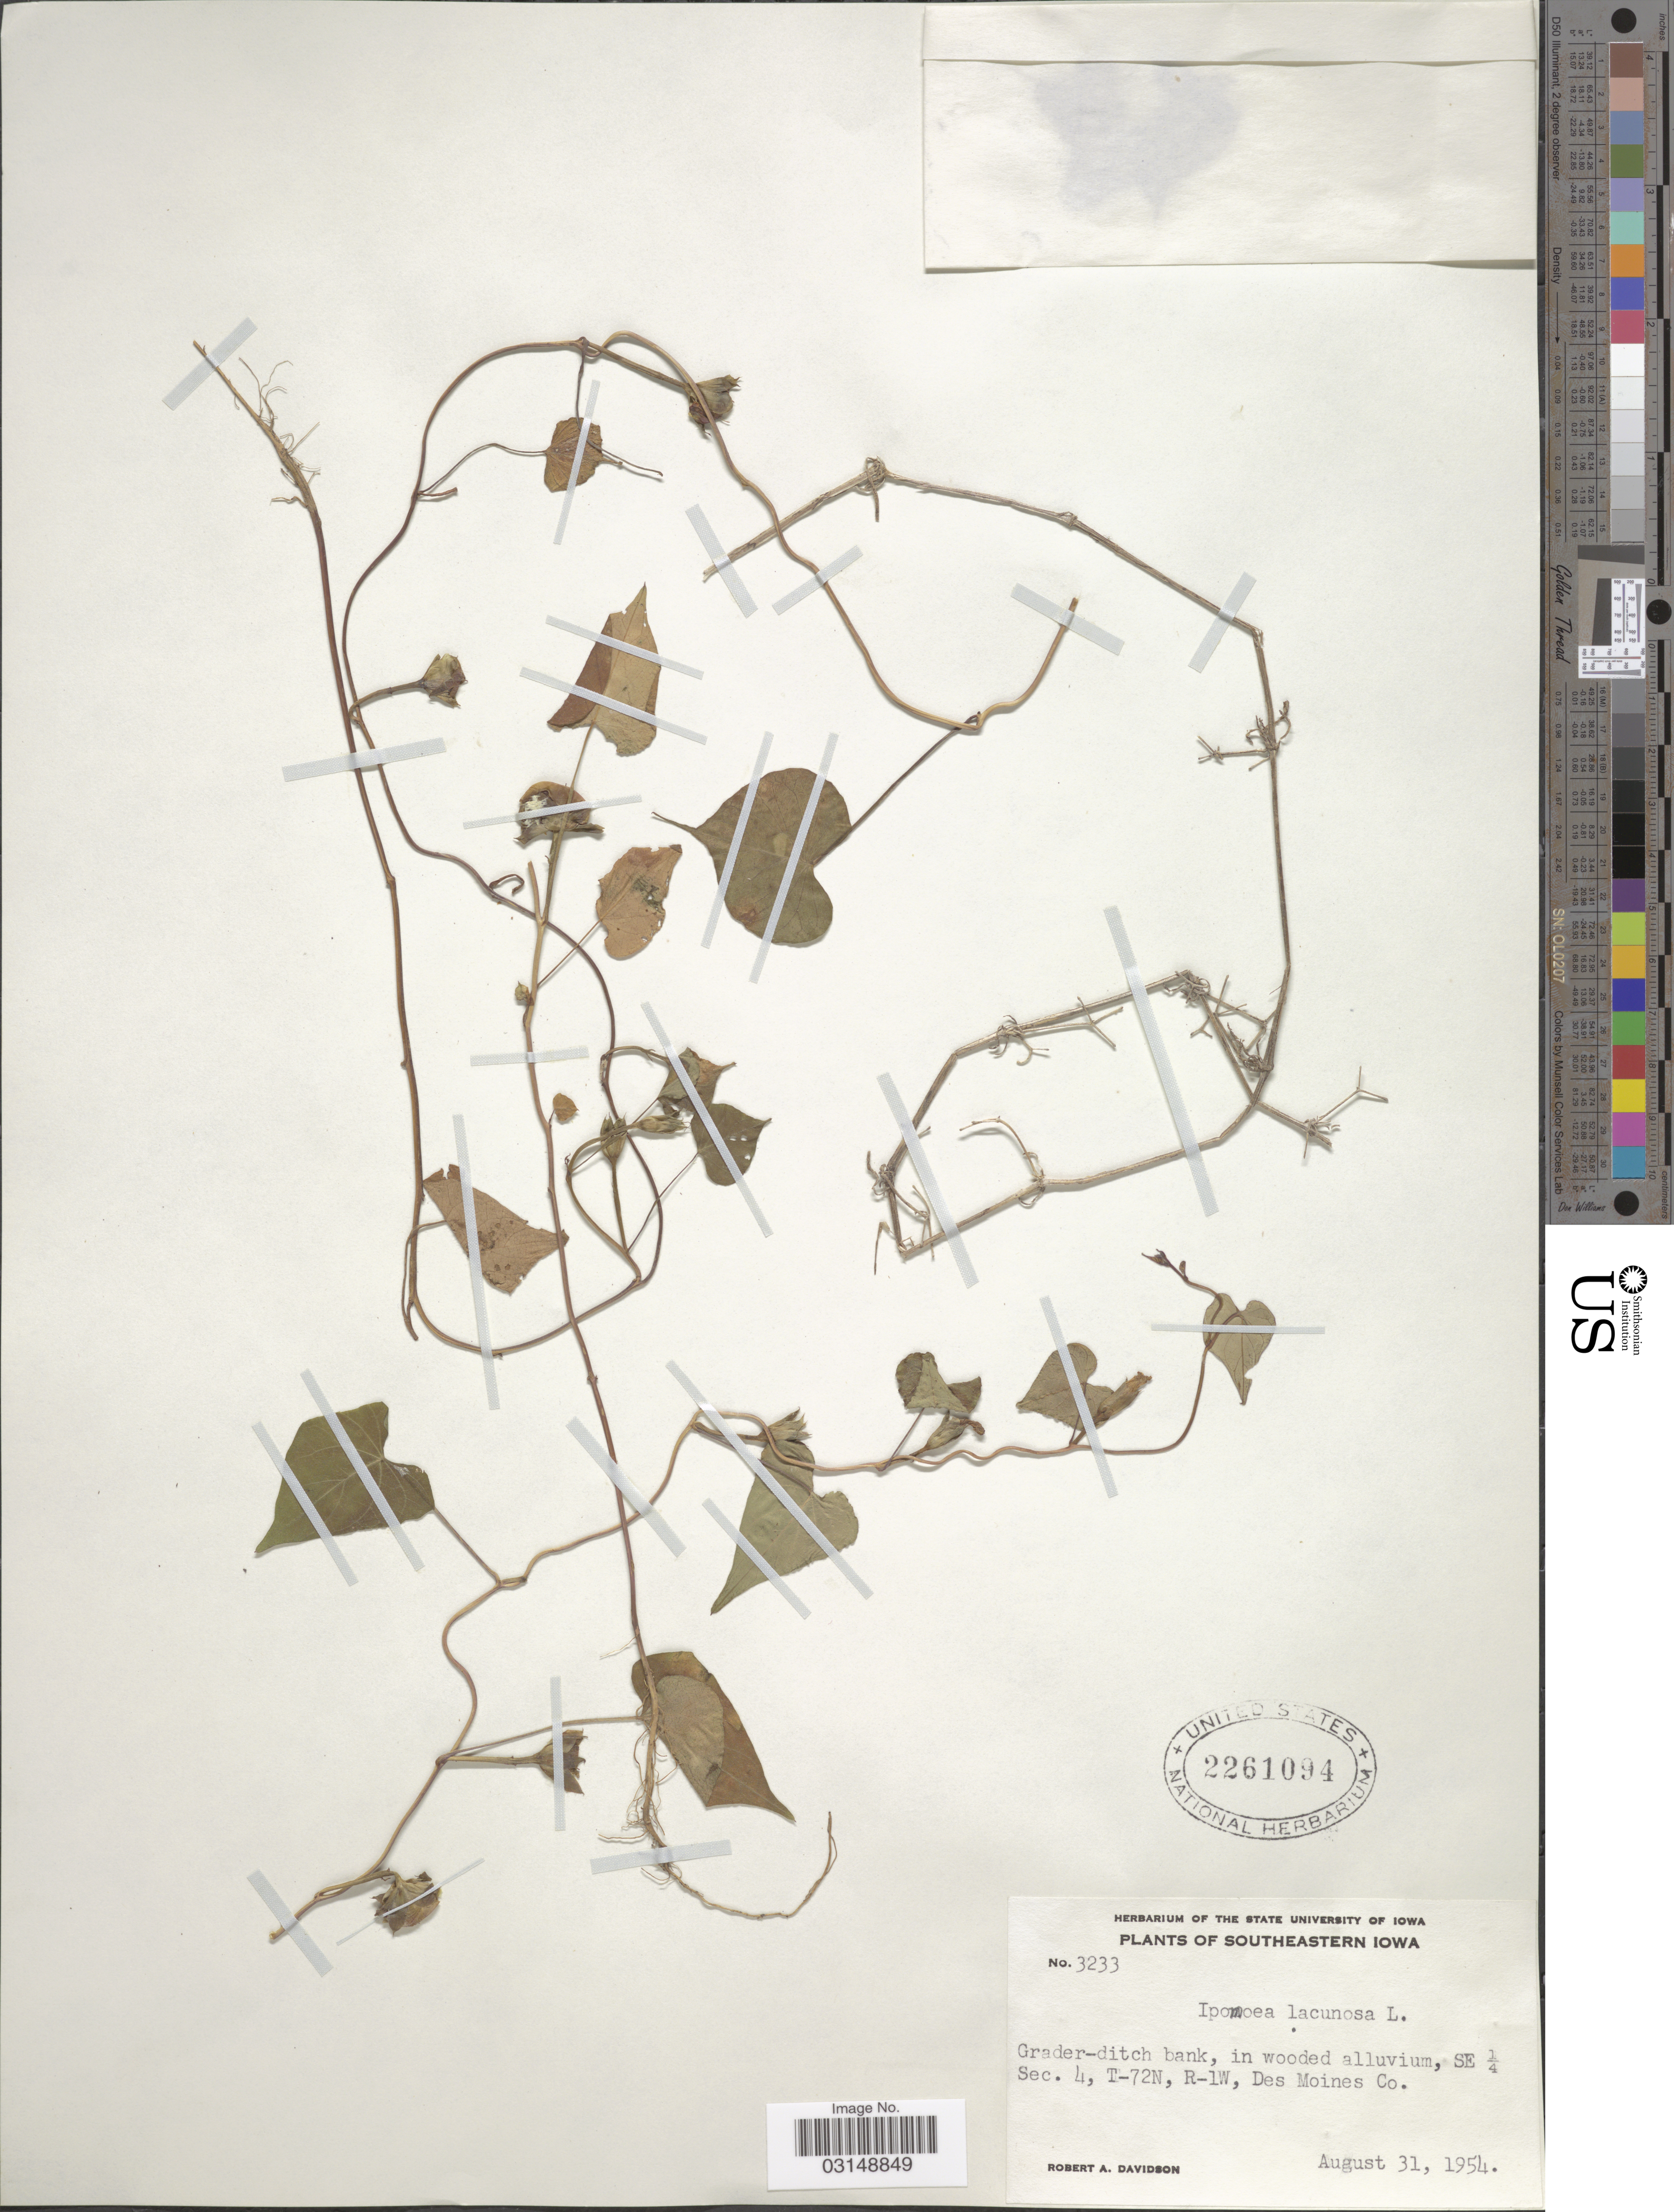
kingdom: Plantae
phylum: Tracheophyta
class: Magnoliopsida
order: Solanales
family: Convolvulaceae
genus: Ipomoea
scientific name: Ipomoea lacunosa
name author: L.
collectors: R. A. Davidson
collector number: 3233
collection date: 1954-08-31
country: United States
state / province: Iowa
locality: Southeastern Iowa. SE ¼ Sec. 4, T-72N, R-1W, Des Moines Co.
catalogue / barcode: US 2261094